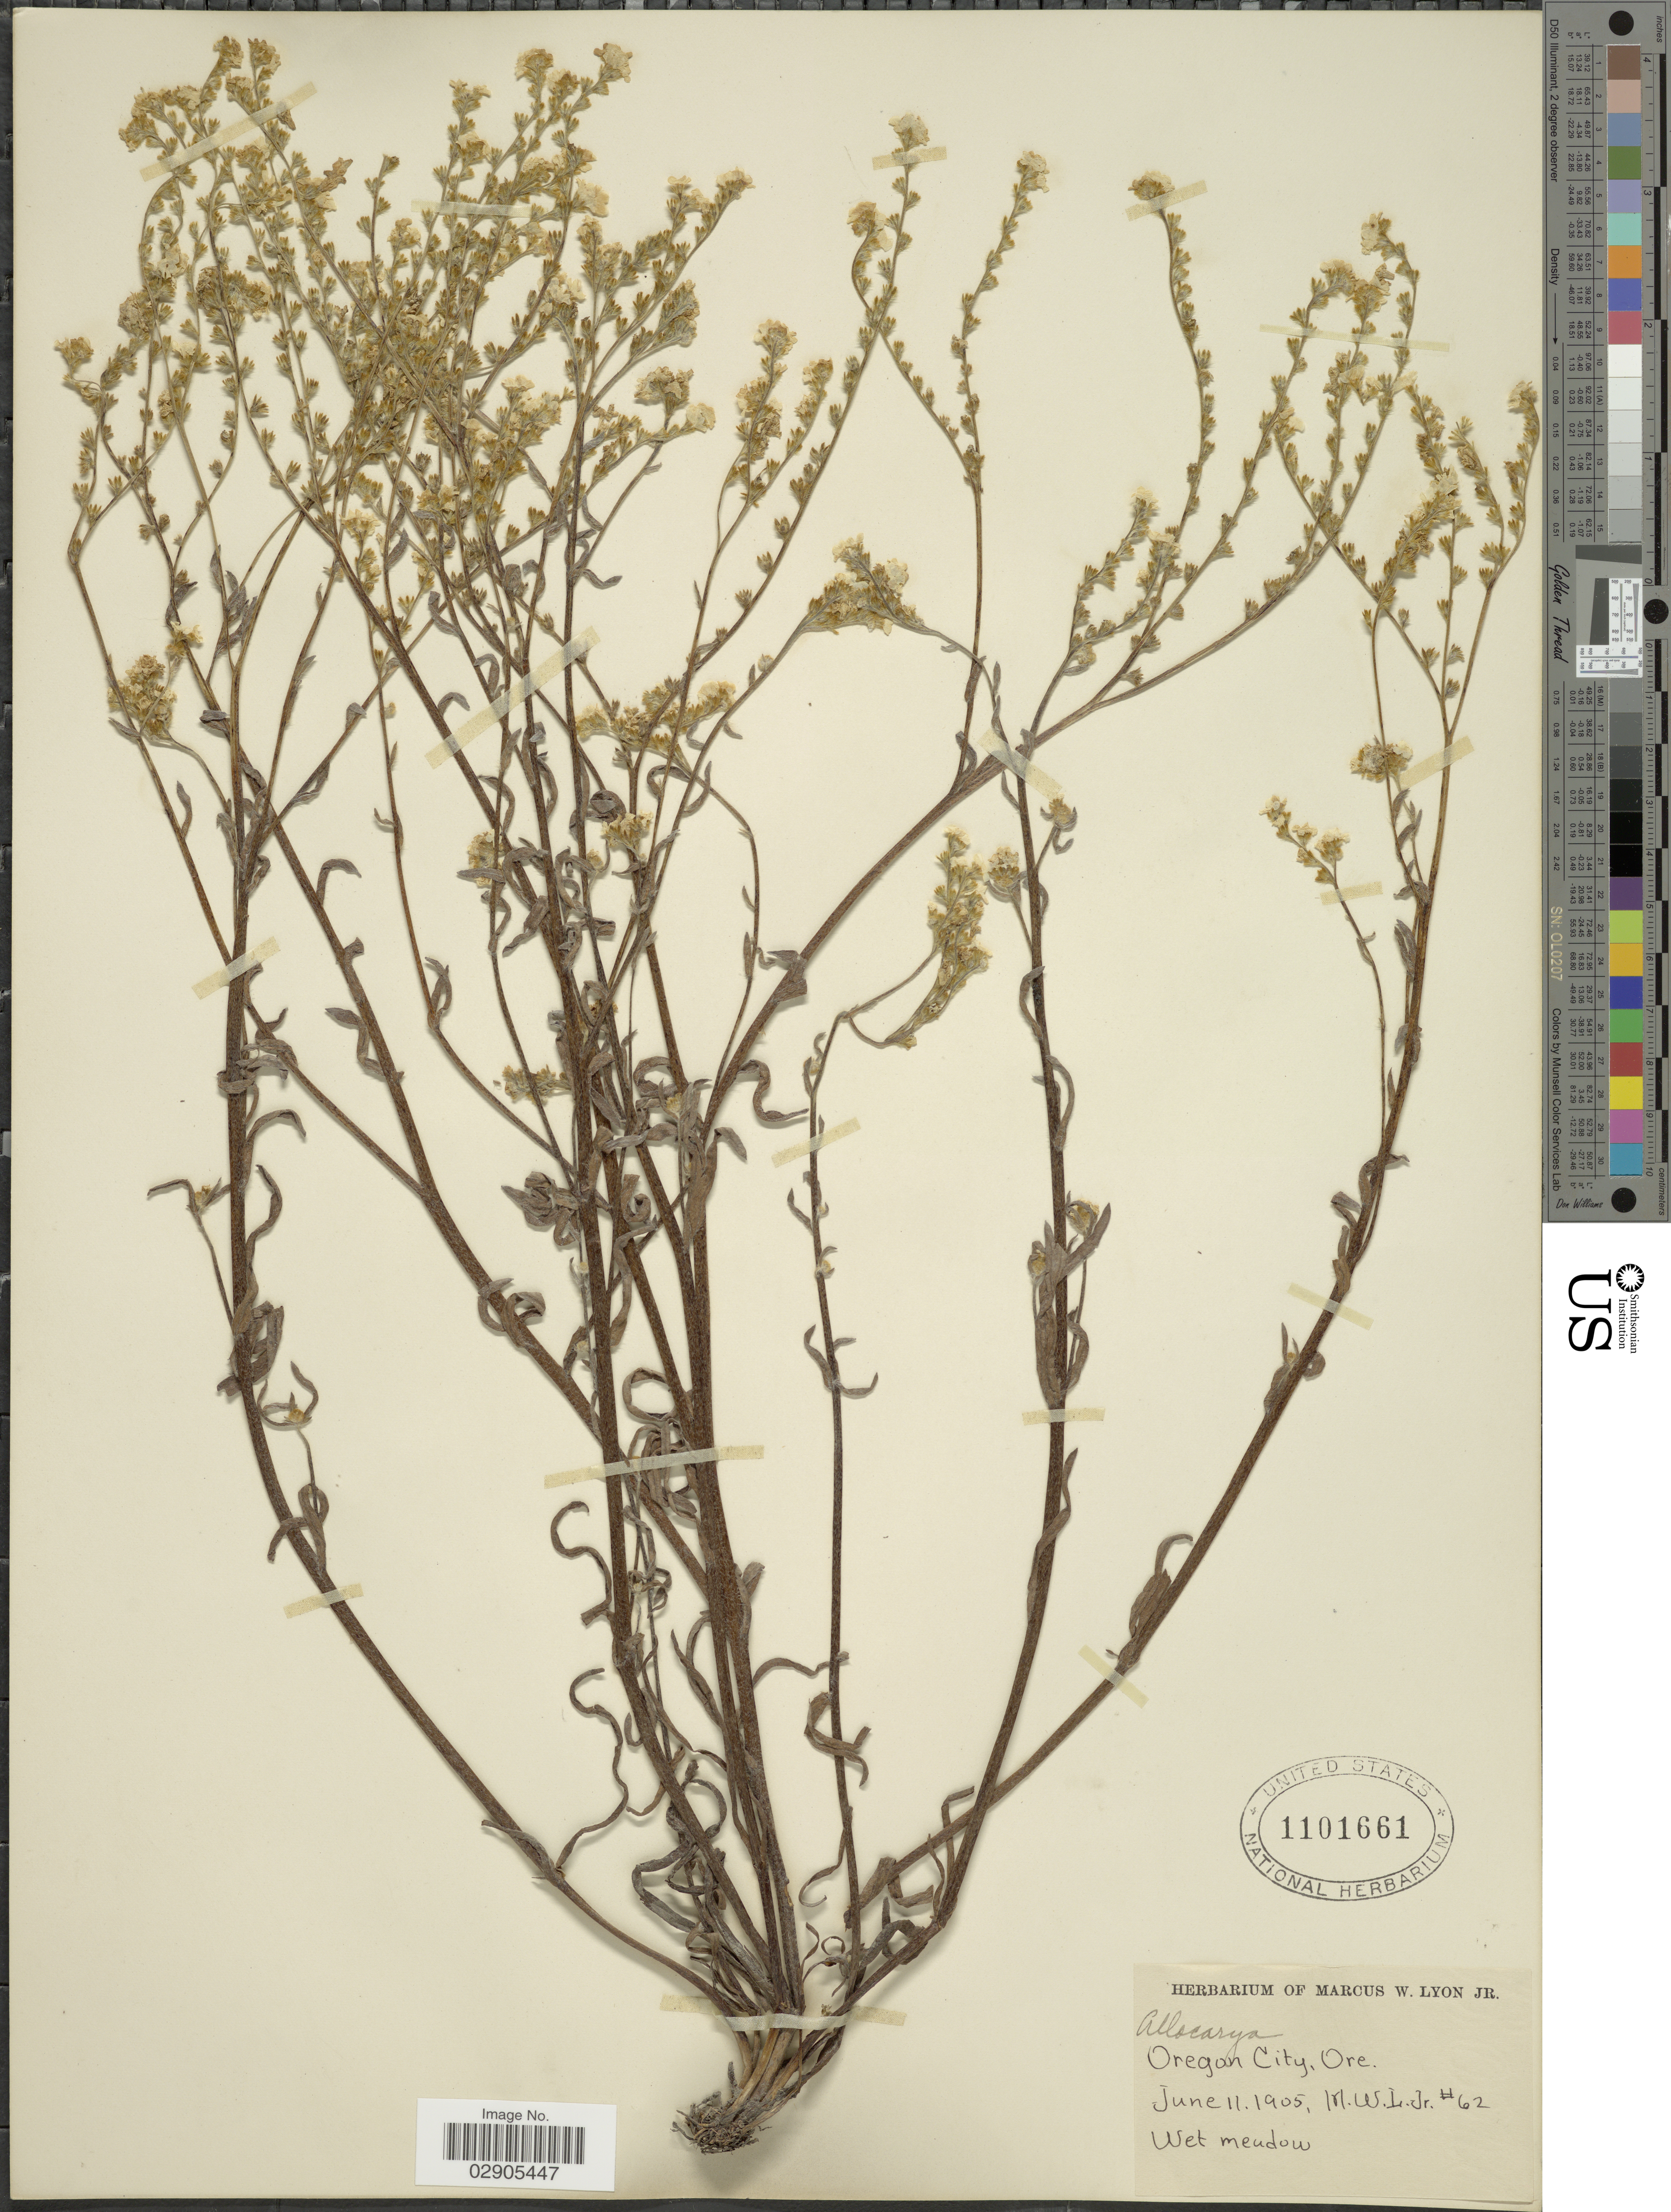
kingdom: Plantae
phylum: Tracheophyta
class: Magnoliopsida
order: Boraginales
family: Boraginaceae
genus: Allocarya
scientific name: Allocarya sp.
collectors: M. Lyon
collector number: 62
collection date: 1905-06-11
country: United States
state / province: Oregon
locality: Oregon City.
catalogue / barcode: US 1101661